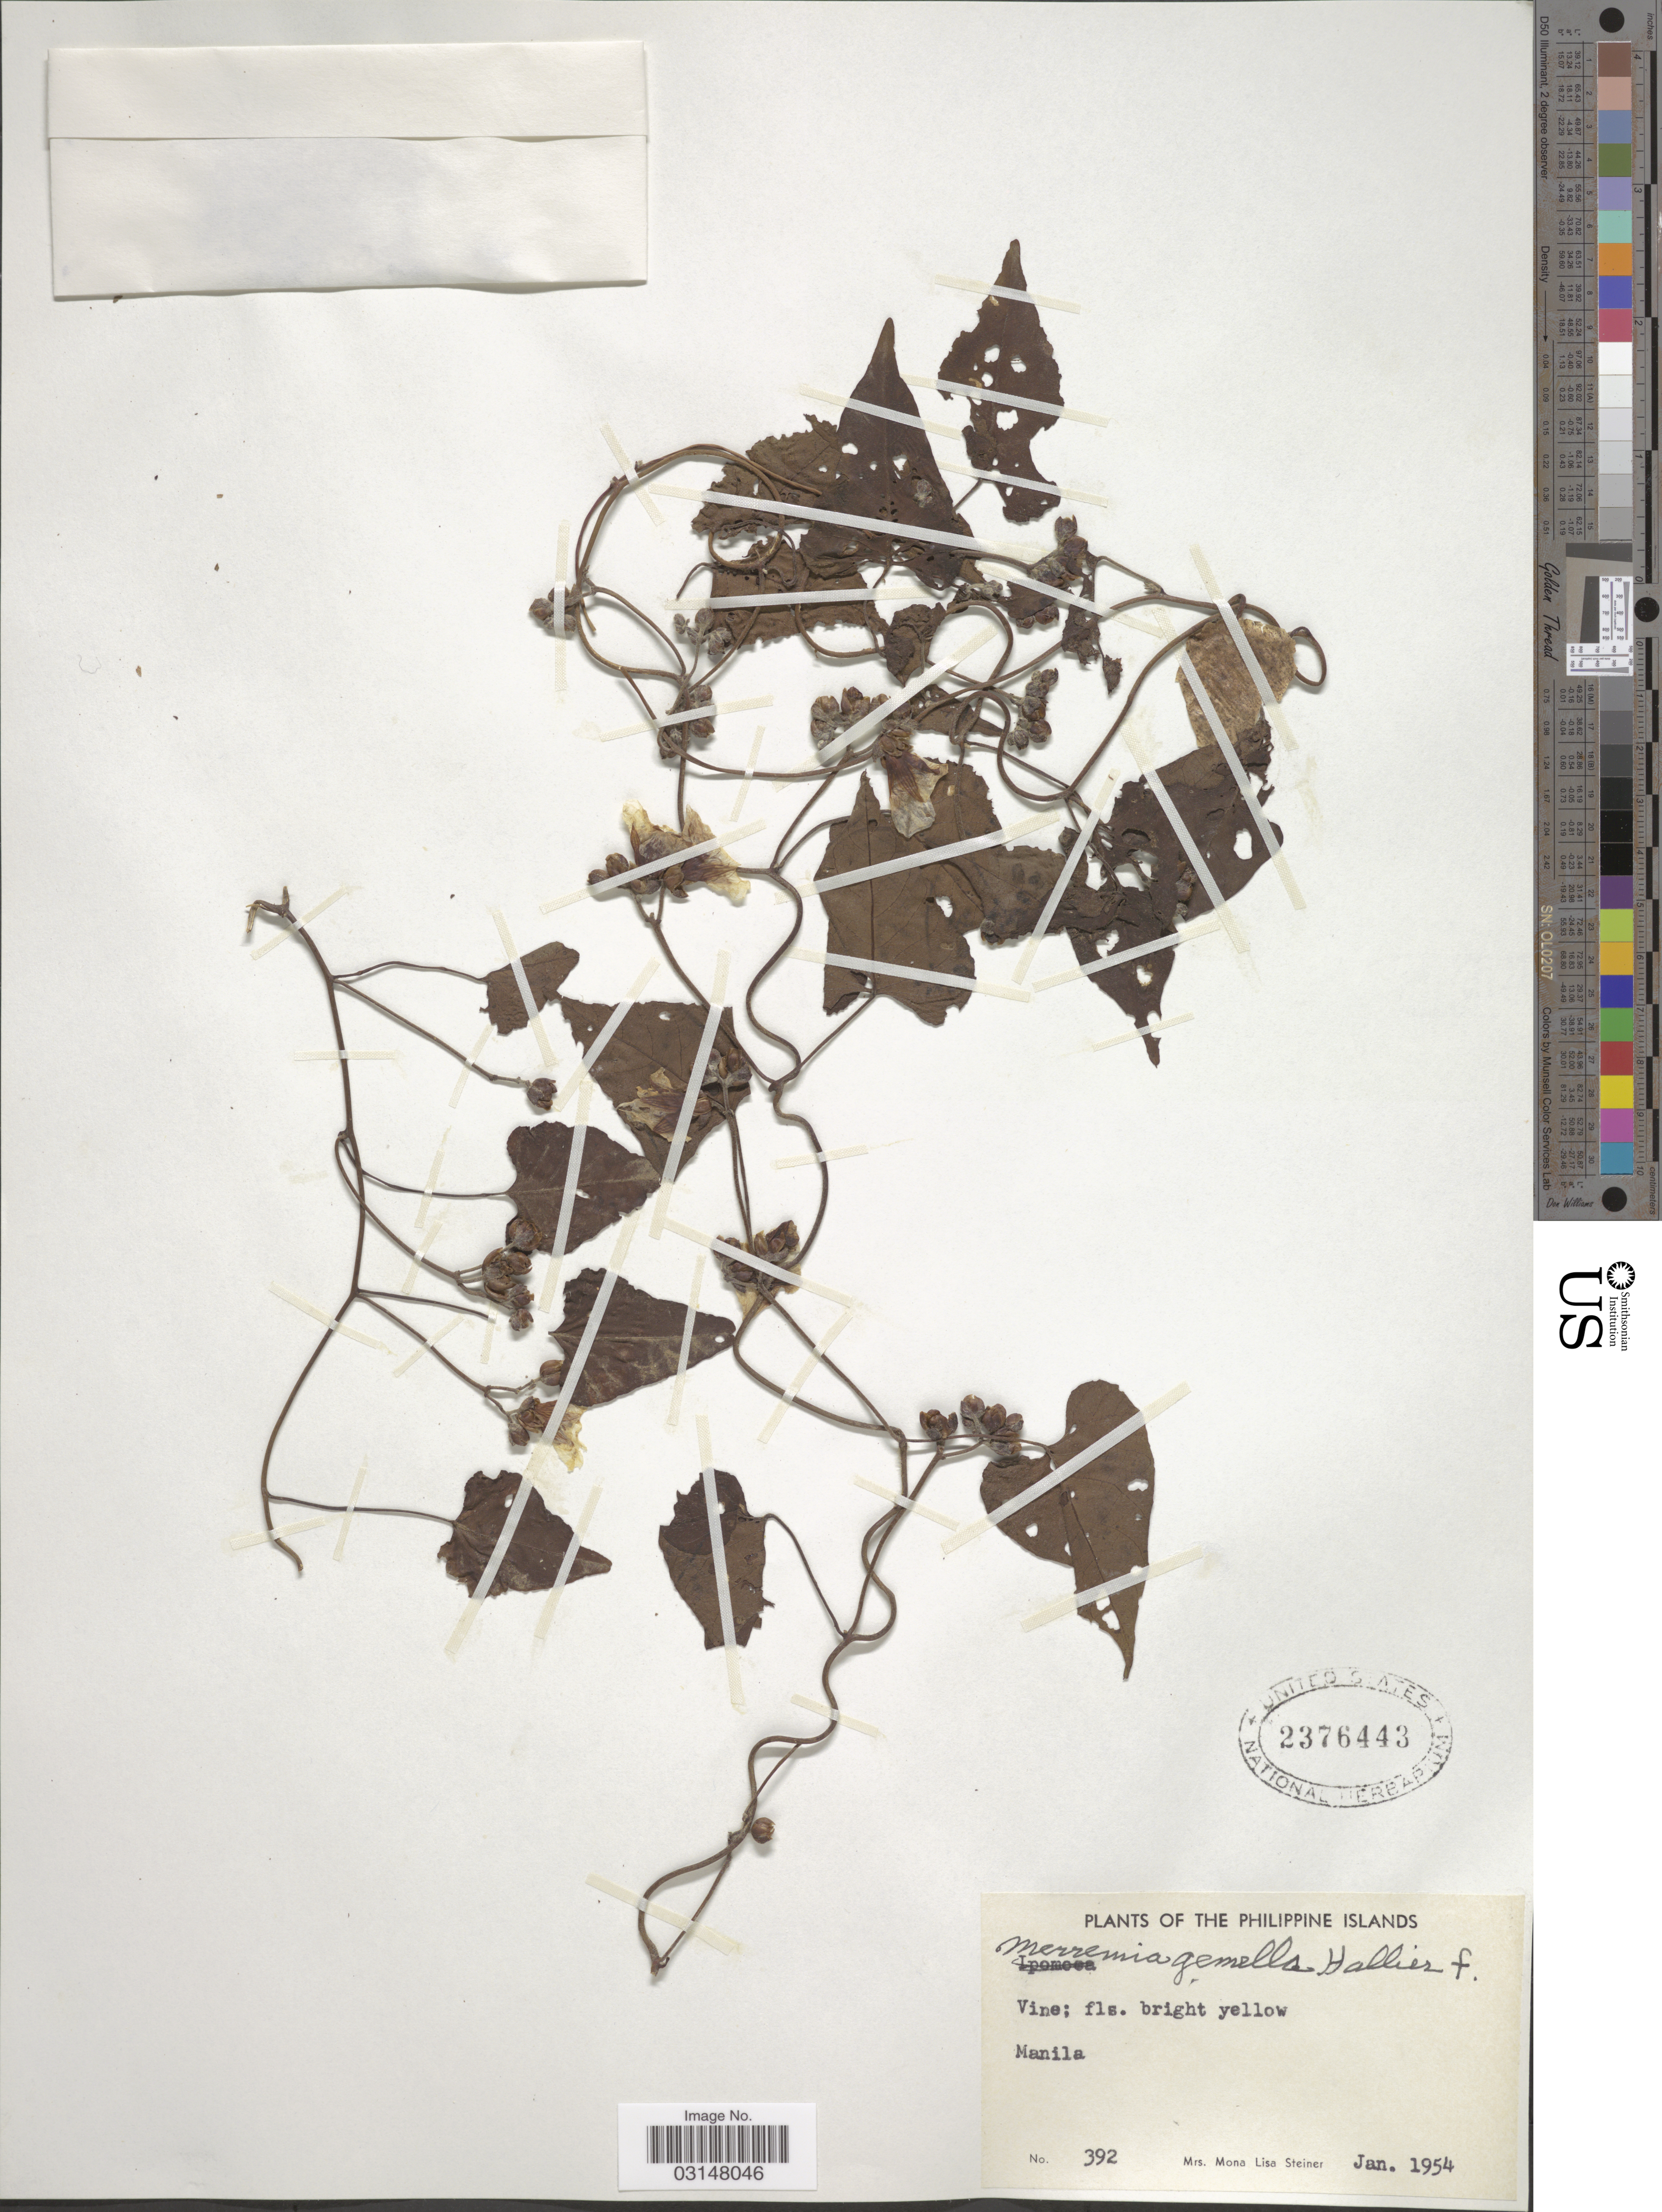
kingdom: Plantae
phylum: Tracheophyta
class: Magnoliopsida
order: Solanales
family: Convolvulaceae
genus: Merremia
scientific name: Merremia gemella var. gemella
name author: (Burm. f.) Hallier f.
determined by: Strong, Mark T., (BOT), Smithsonian Institution - National Museum of Natural History (UNITED STATES)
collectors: M. Steiner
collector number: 392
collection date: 1954-01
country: Philippines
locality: Manila.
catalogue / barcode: US 2376443